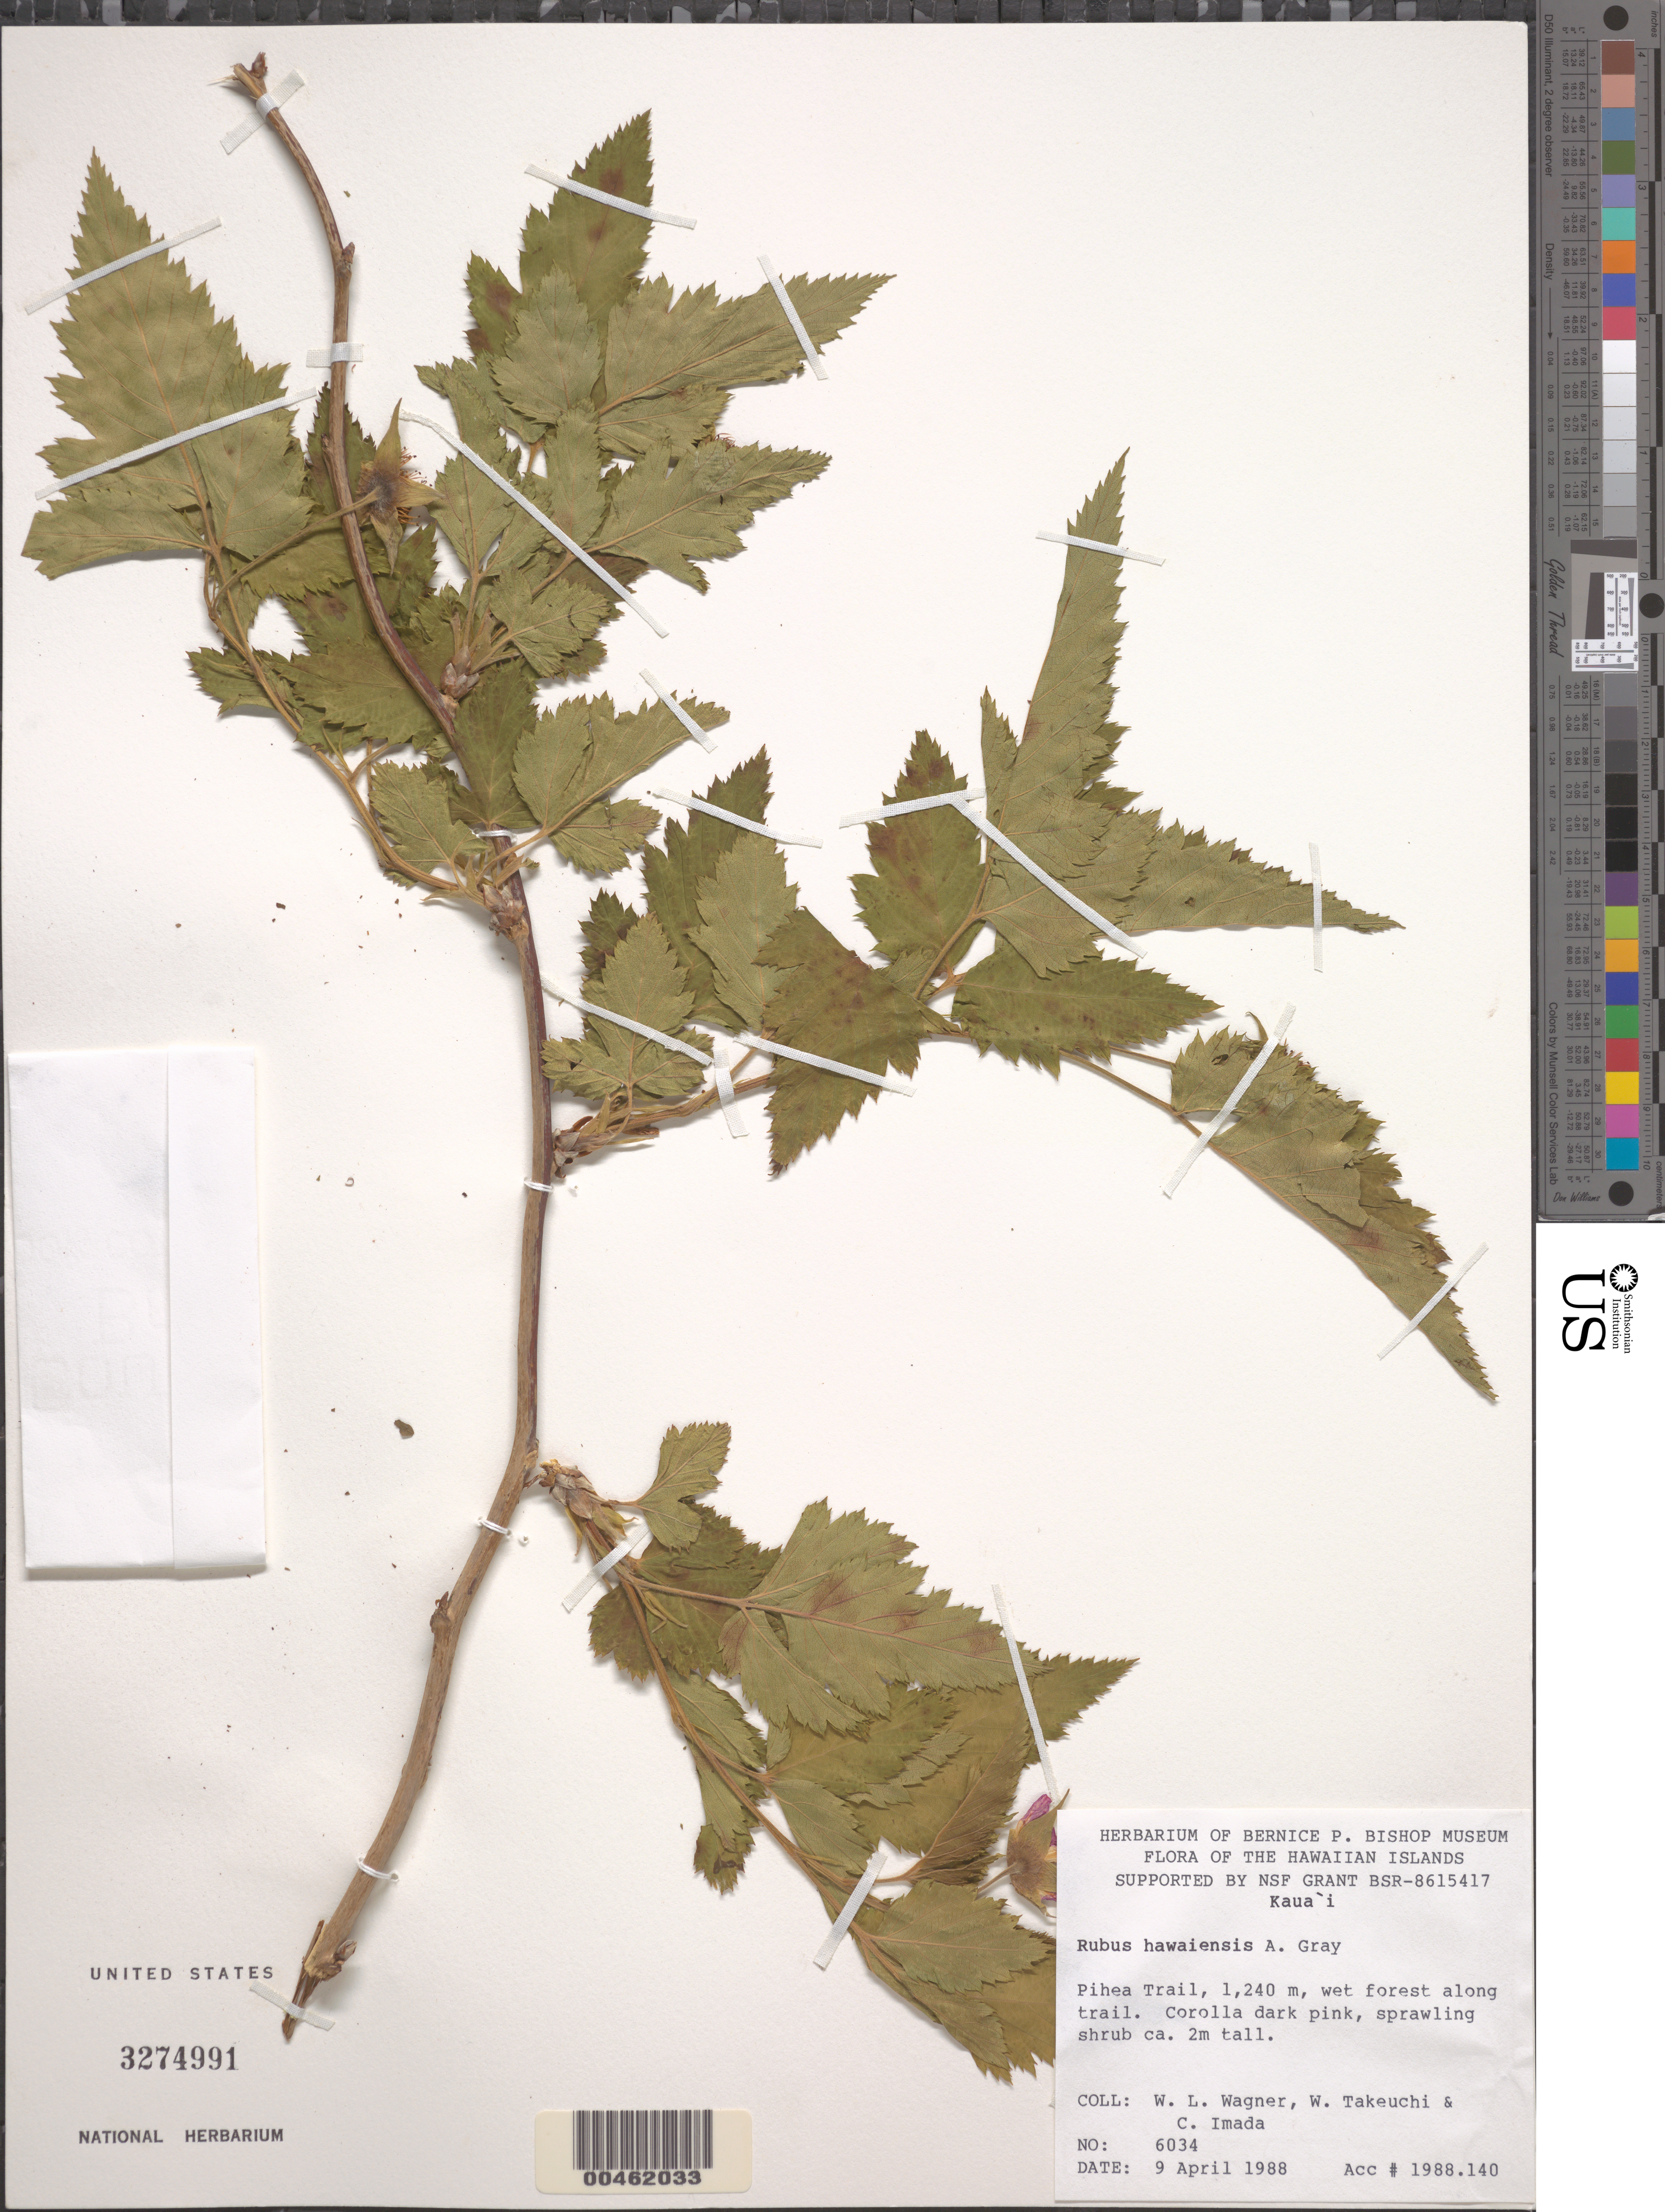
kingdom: Plantae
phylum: Tracheophyta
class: Magnoliopsida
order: Rosales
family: Rosaceae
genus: Rubus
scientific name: Rubus hawaiensis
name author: A. Gray in Wilkes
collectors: W. L. Wagner, W. N. Takeuchi & C. Imada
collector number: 6034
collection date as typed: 9 Apr 1988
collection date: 1988-04-09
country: United States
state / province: Hawaii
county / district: Kauai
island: Kaua'i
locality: Pihea Trail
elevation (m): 1240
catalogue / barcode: US 3274991